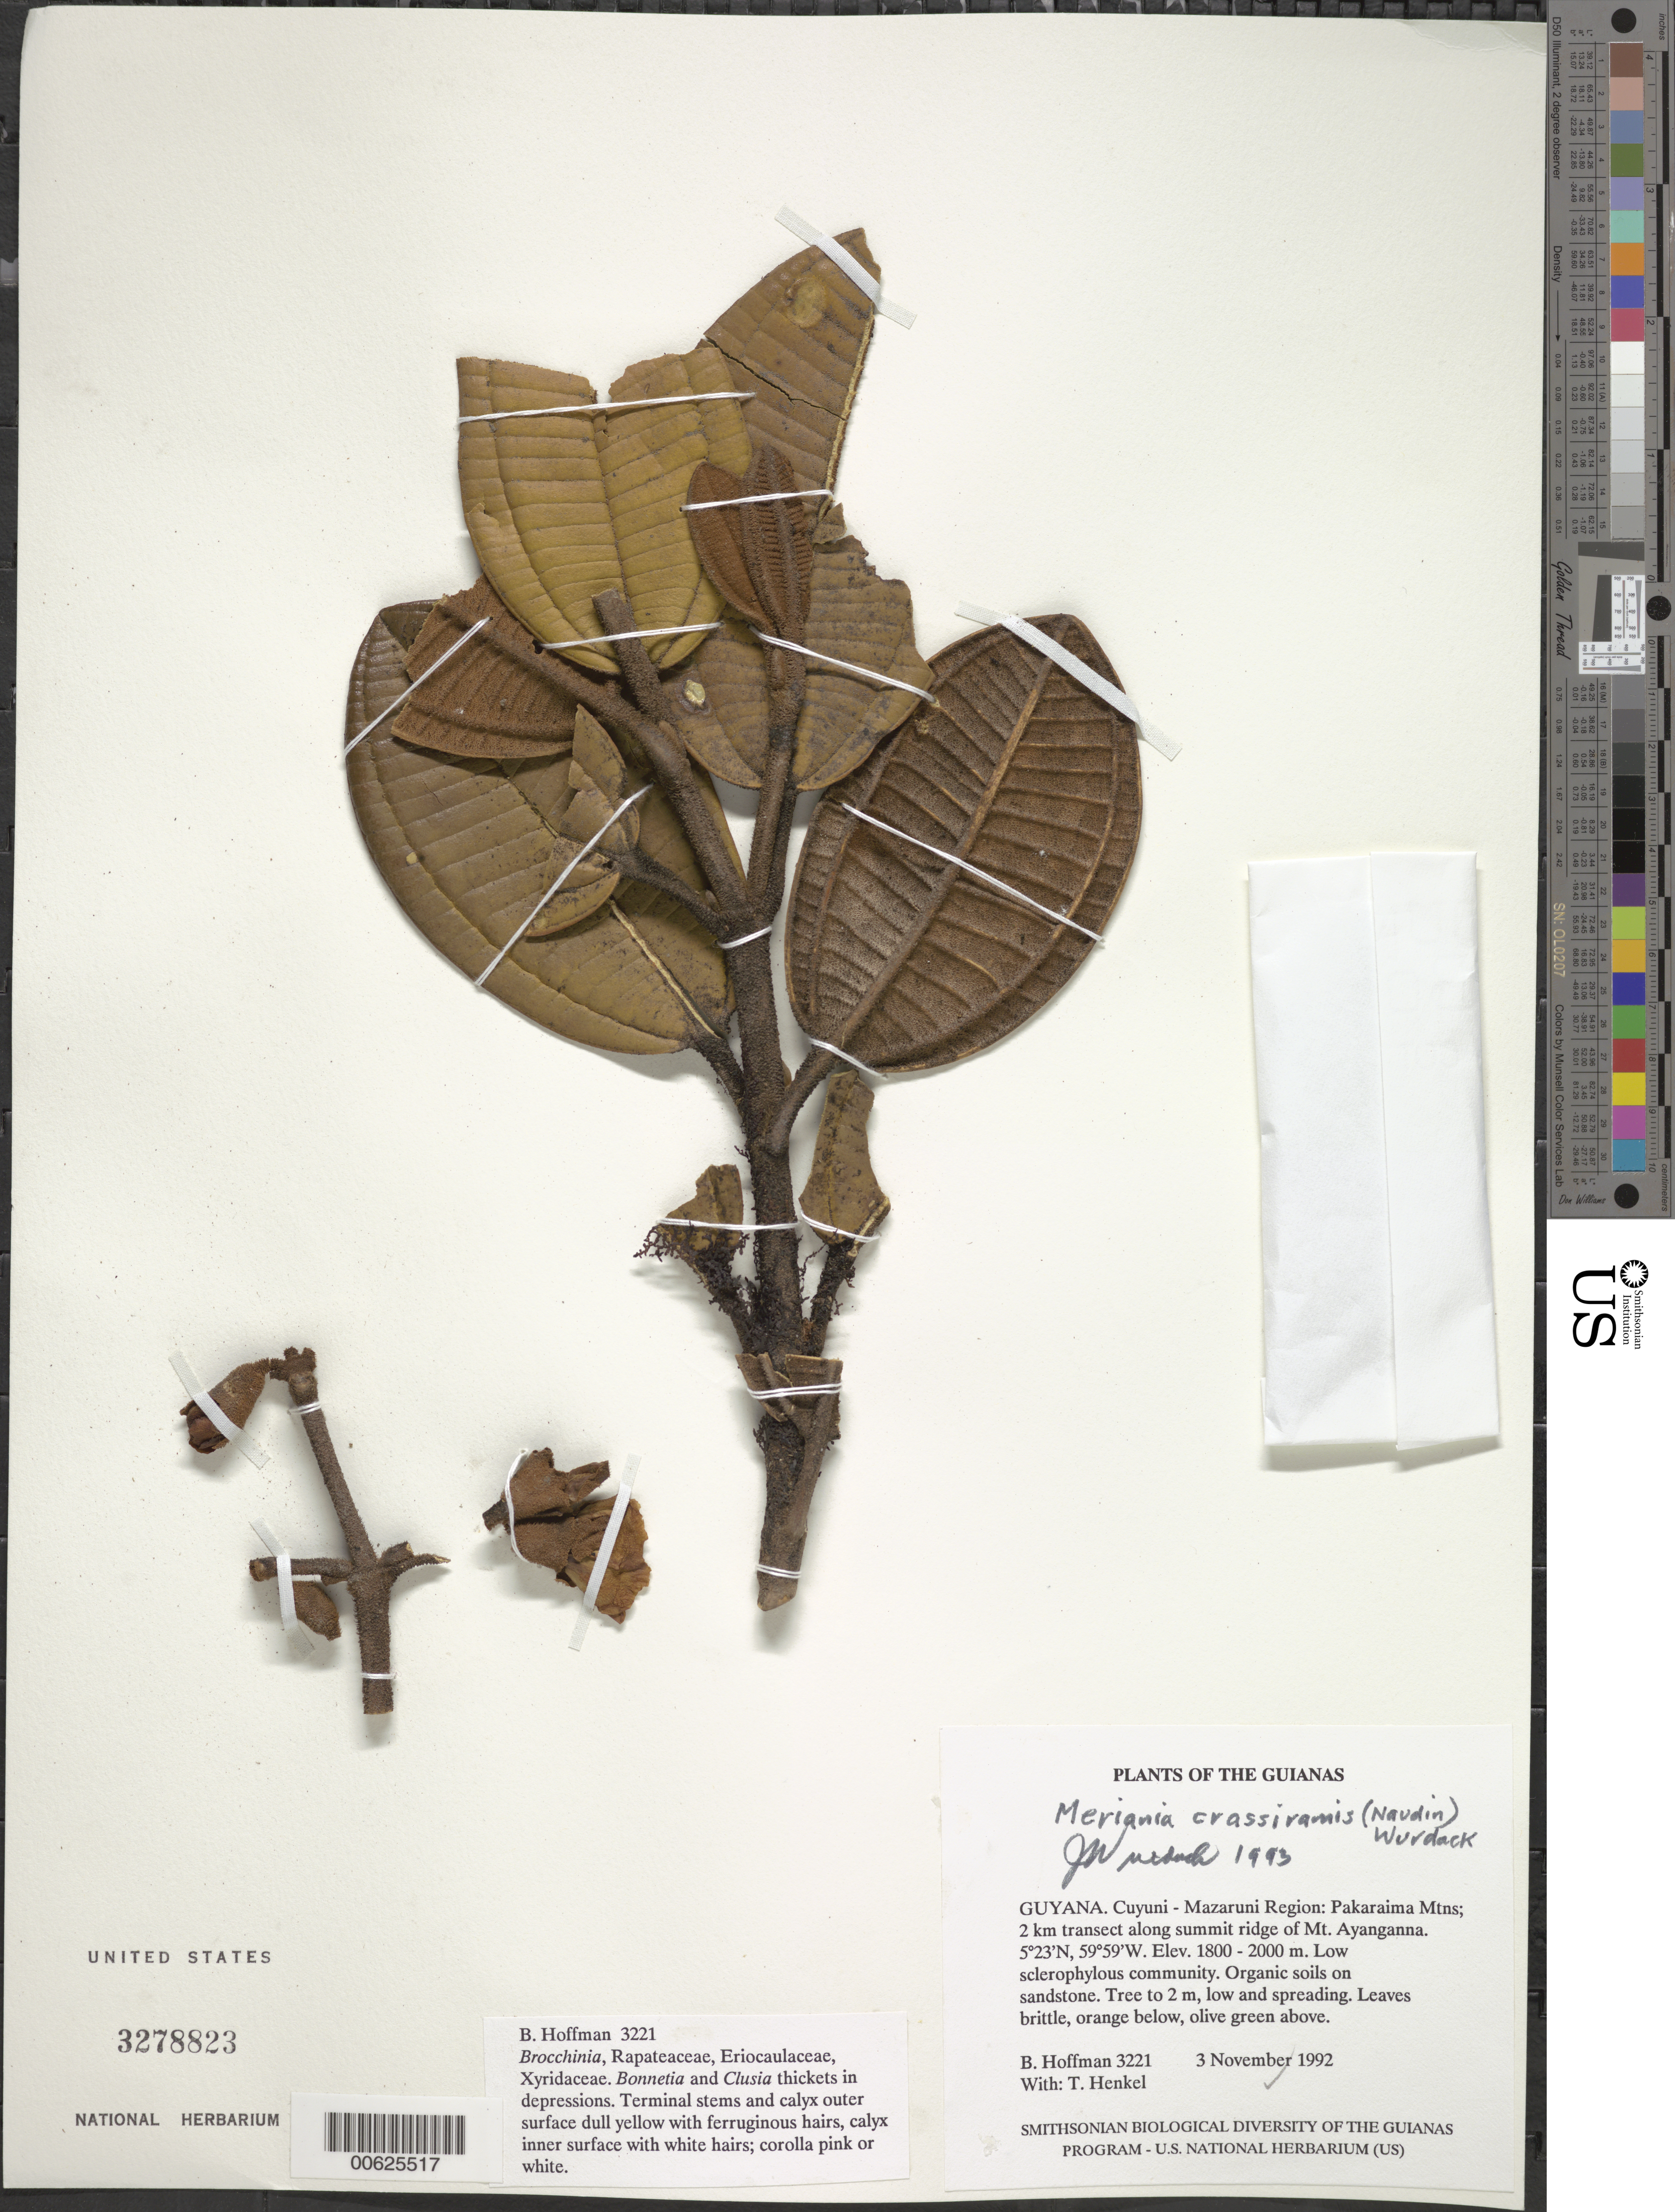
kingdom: Plantae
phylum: Tracheophyta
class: Magnoliopsida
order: Myrtales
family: Melastomataceae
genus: Meriania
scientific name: Meriania crassiramis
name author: (Naudin) Wurdack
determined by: Wurdack, John J., (US), US (UNITED STATES)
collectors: B. Hoffman & T. Henkel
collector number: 3221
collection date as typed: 3 November 1992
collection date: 1992-11-03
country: Guyana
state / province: Cuyuni-Mazaruni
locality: Pakaraima Mountains; 2 km transect along summit ridge of Mt. Ayanganna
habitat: Low sclerophylous community. Organic soils on sandstone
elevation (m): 1800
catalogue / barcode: US 3278823